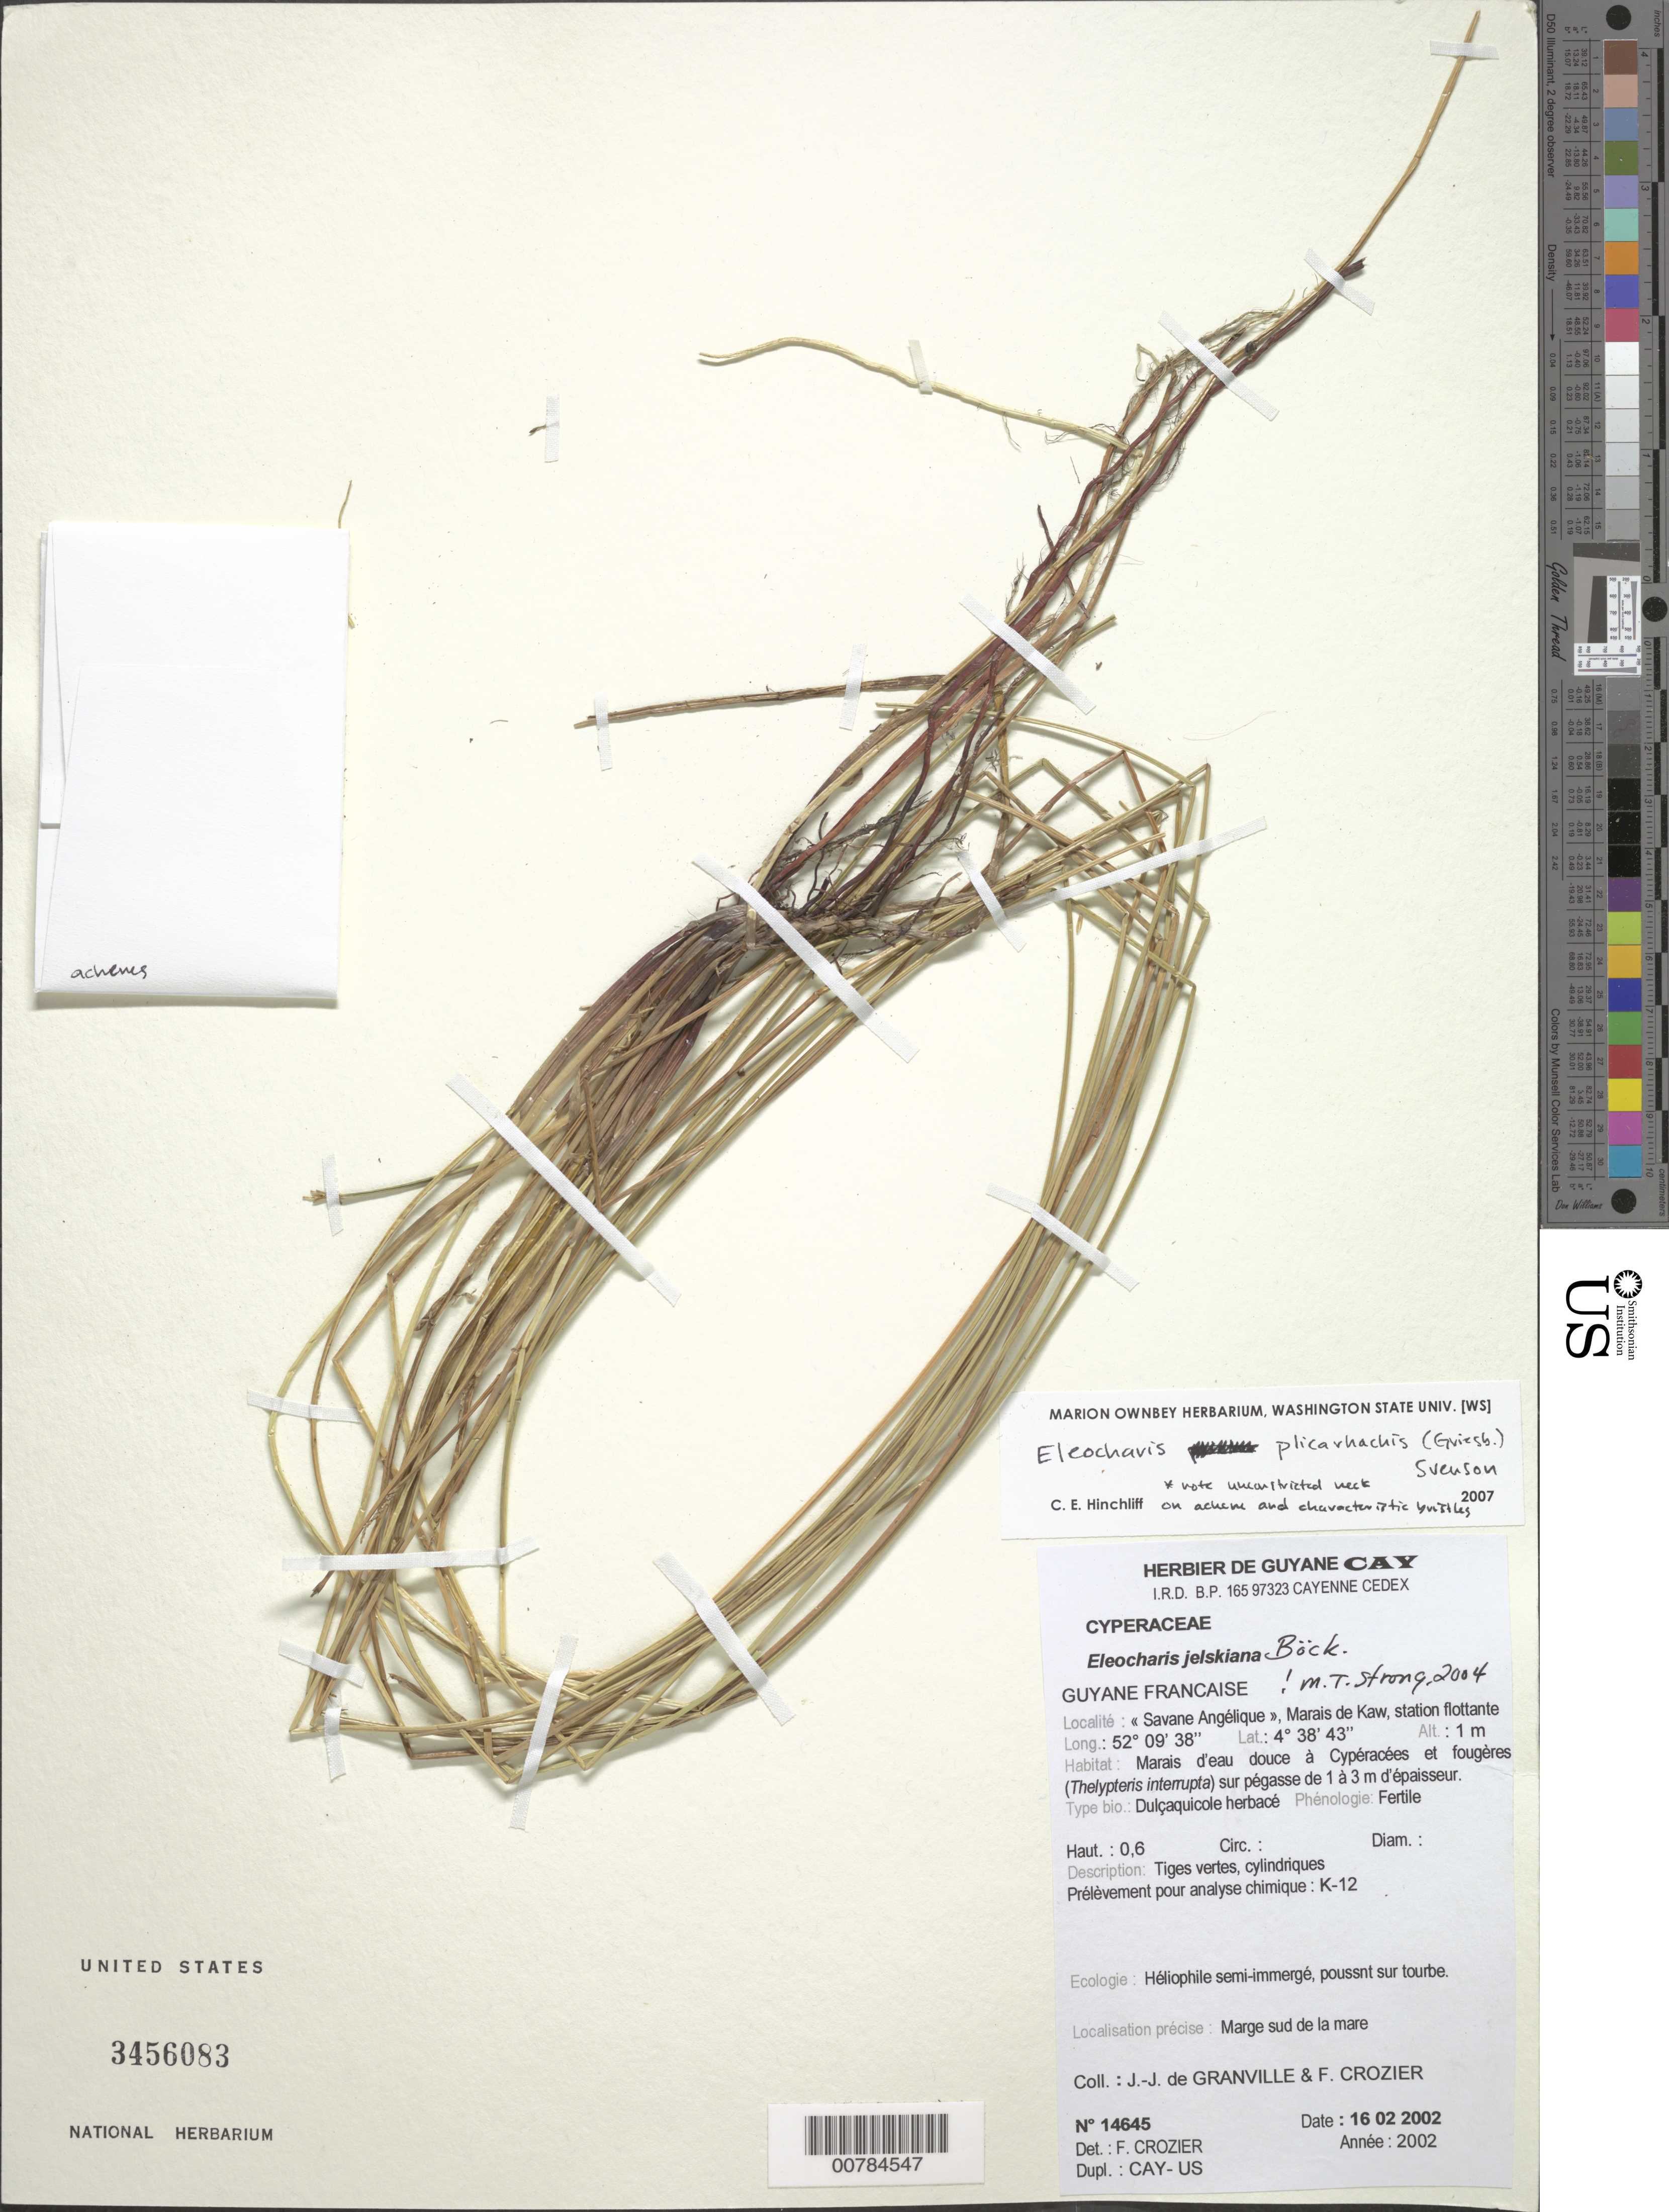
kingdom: Plantae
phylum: Tracheophyta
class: Liliopsida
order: Poales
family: Cyperaceae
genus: Eleocharis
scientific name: Eleocharis plicarhachis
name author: (Griseb.) Svenson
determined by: Hinchliff, C. E.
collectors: J.-J. de Granville & F. Crozier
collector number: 14645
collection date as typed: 16-Feb-02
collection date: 2002-02-16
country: French Guiana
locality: Savane Angélique, Marais de Kaw, station flottante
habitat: Marge sud de la mare; Marais d'eau douce a Cyperacees et fougeres (Thelypteris interrupta) sur pegasse de 1 a 3m d'epaisseur.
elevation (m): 1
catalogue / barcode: US 3456083